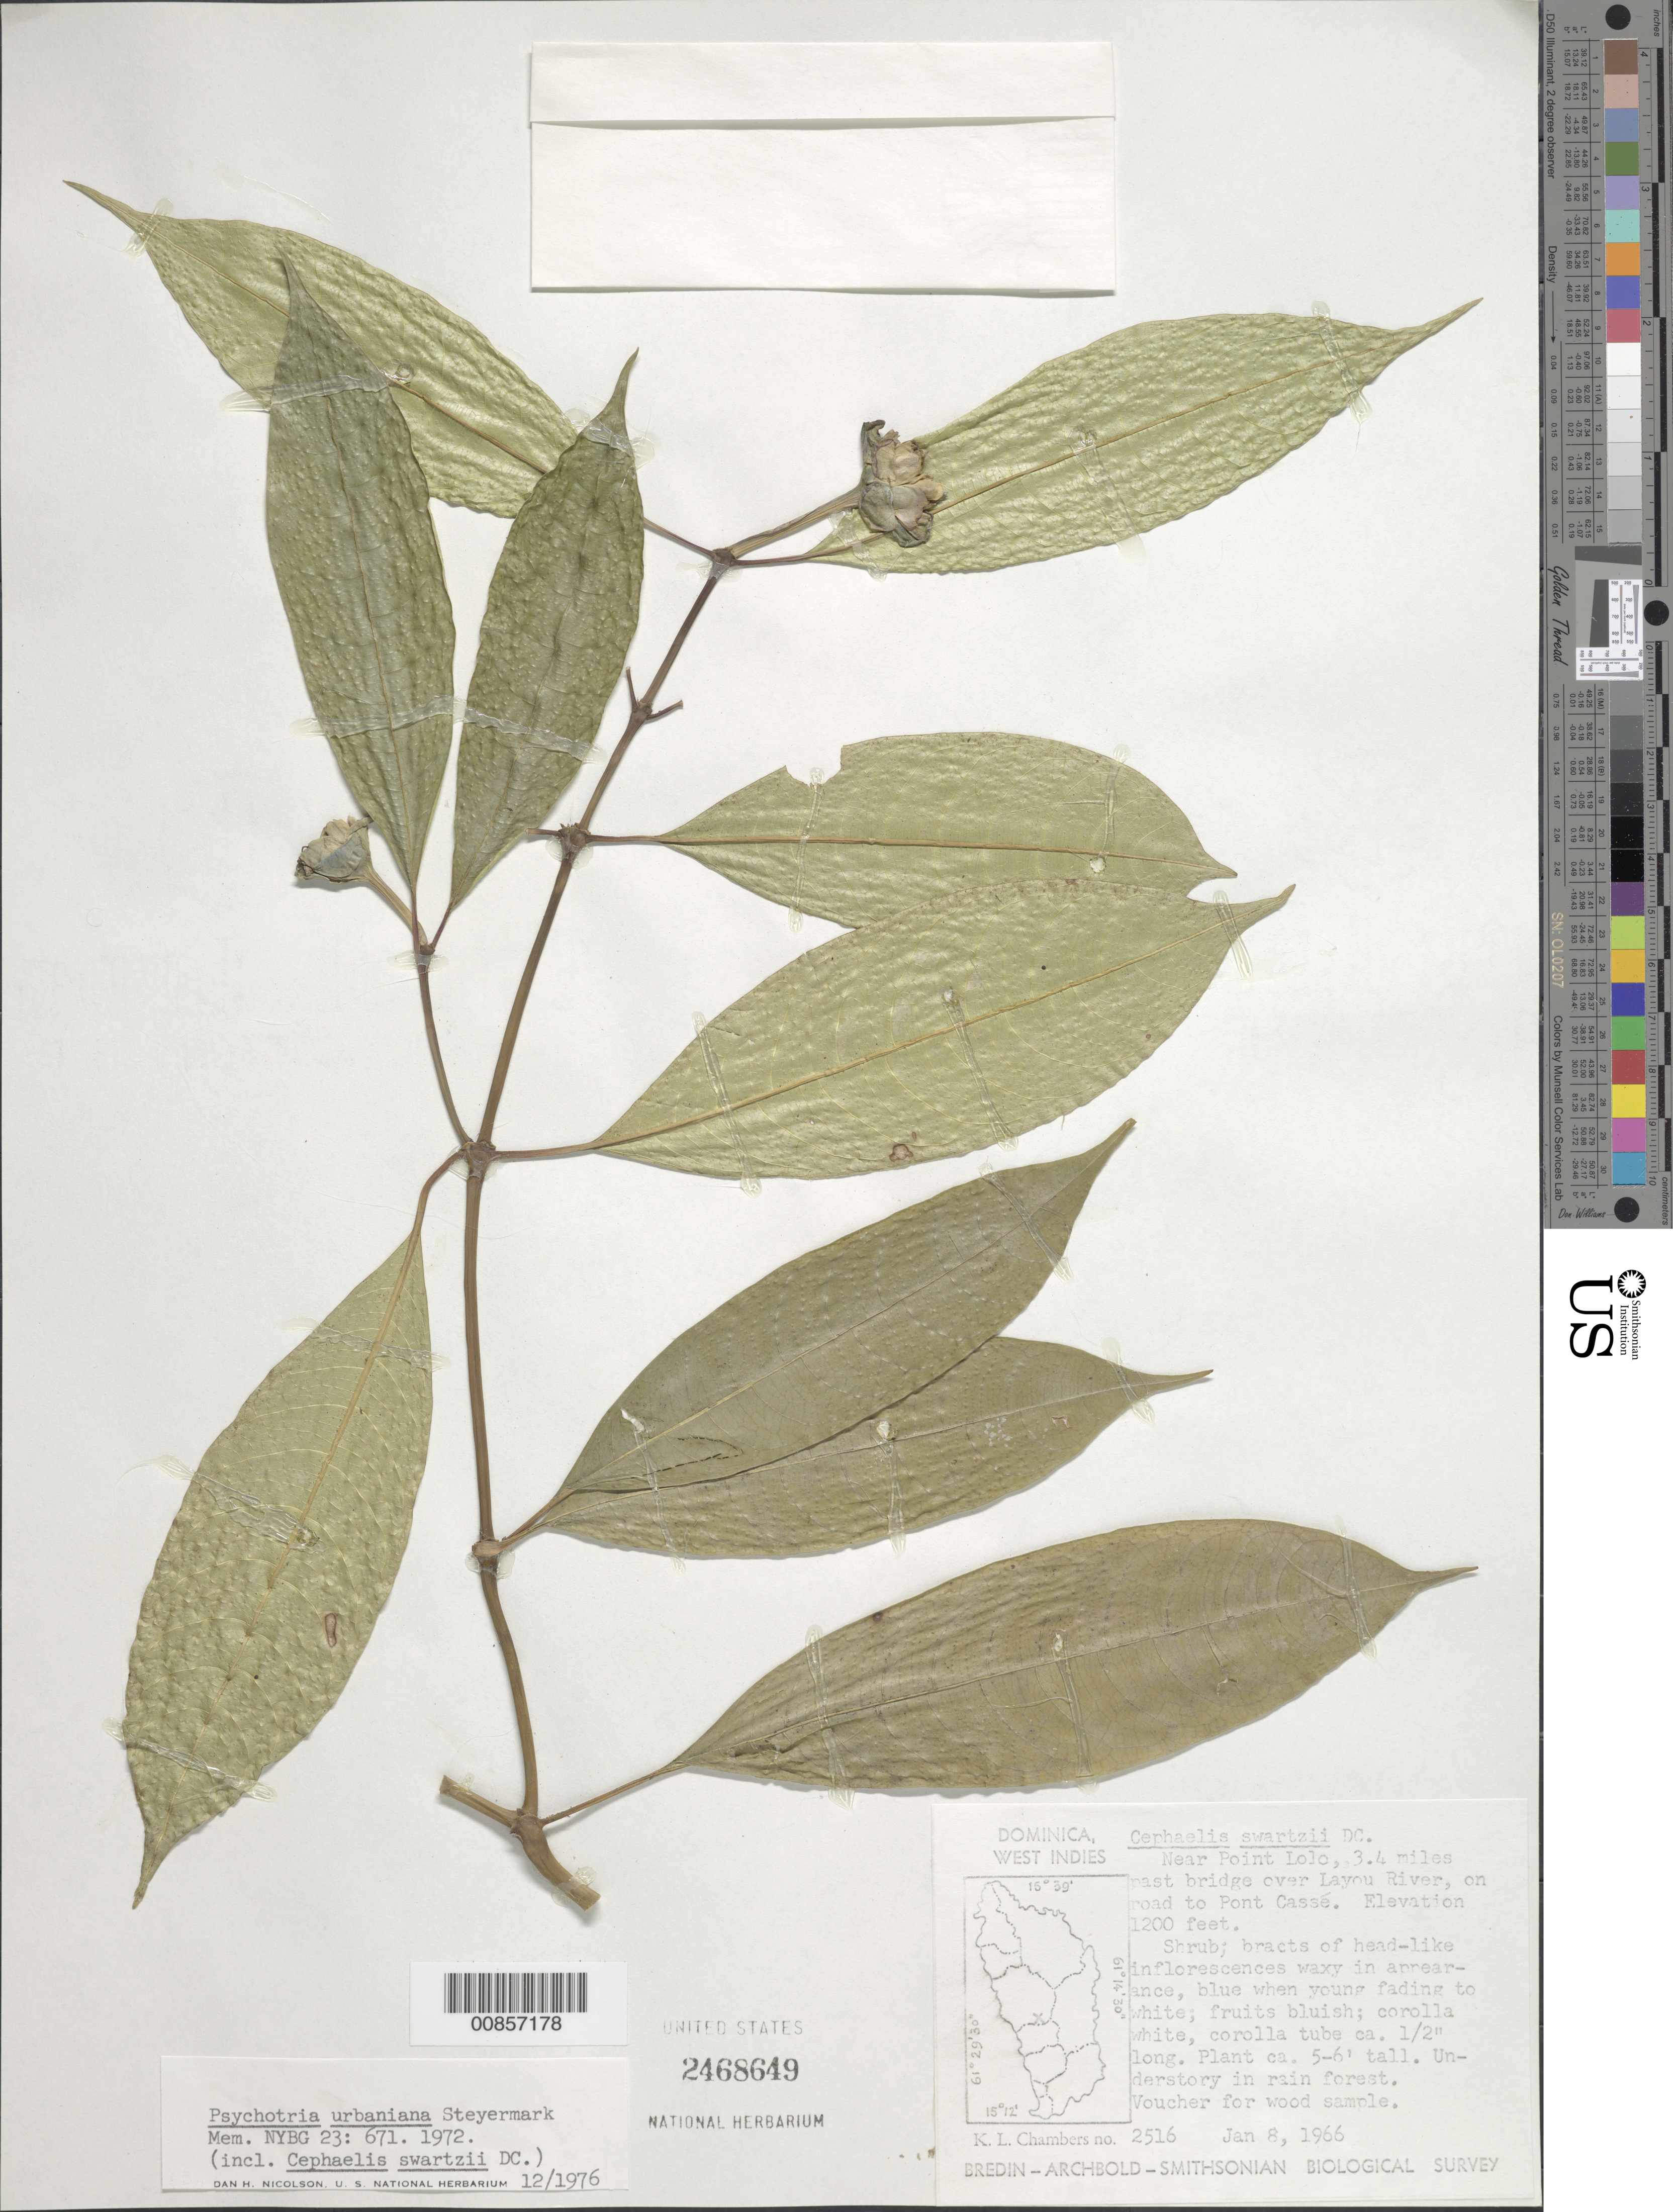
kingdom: Plantae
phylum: Tracheophyta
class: Magnoliopsida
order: Gentianales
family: Rubiaceae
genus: Psychotria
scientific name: Psychotria urbaniana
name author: Steyerm.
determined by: Nicolson, Dan H.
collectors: K. L. Chambers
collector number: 2516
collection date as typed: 08 Jan 1966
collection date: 1966-01-08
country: Dominica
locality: Near Point Lolo, 3.4 miles past bridge over Layou River, on road to Pont Cassé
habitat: Understory in rainforest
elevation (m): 366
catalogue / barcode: US 2468649